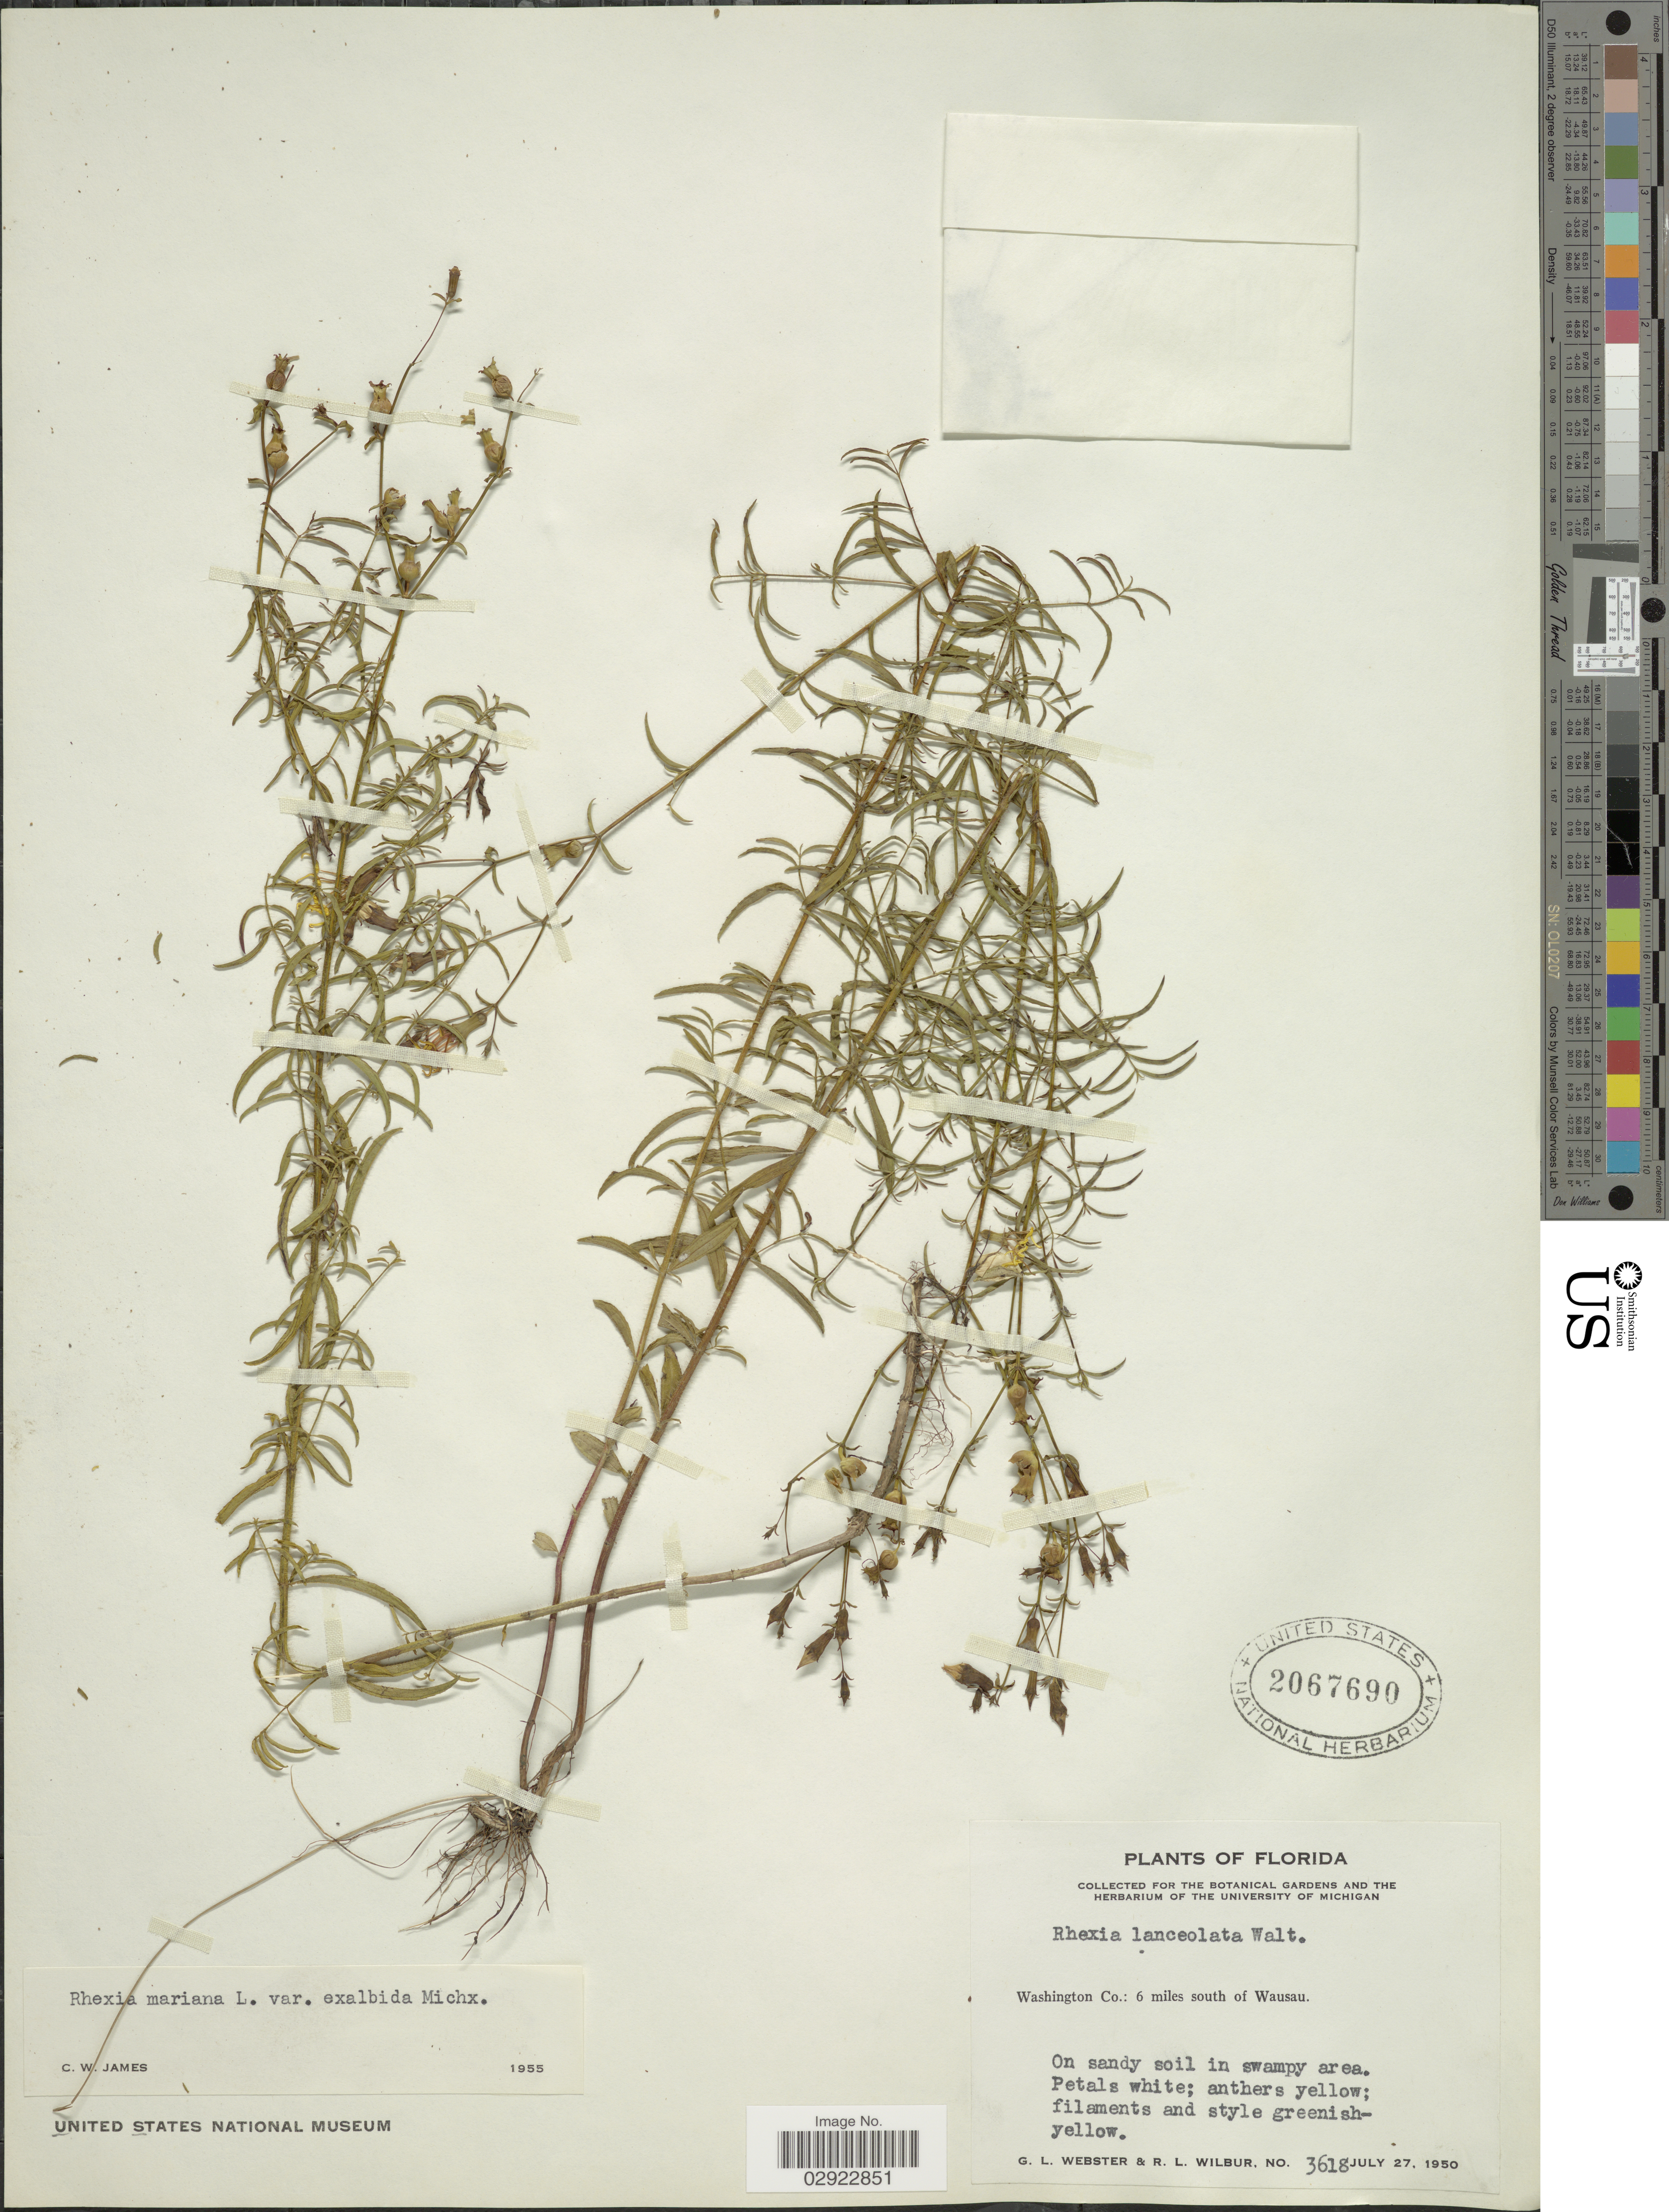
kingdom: Plantae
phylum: Tracheophyta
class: Magnoliopsida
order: Myrtales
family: Melastomataceae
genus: Rhexia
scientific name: Rhexia mariana var. exalbida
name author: Michx.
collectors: G. L. Webster & R. L. Wilbur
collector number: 3618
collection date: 1950-07-27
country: United States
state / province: Florida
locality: Washington Co.: 6 miles south of Wausau.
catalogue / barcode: US 2067690